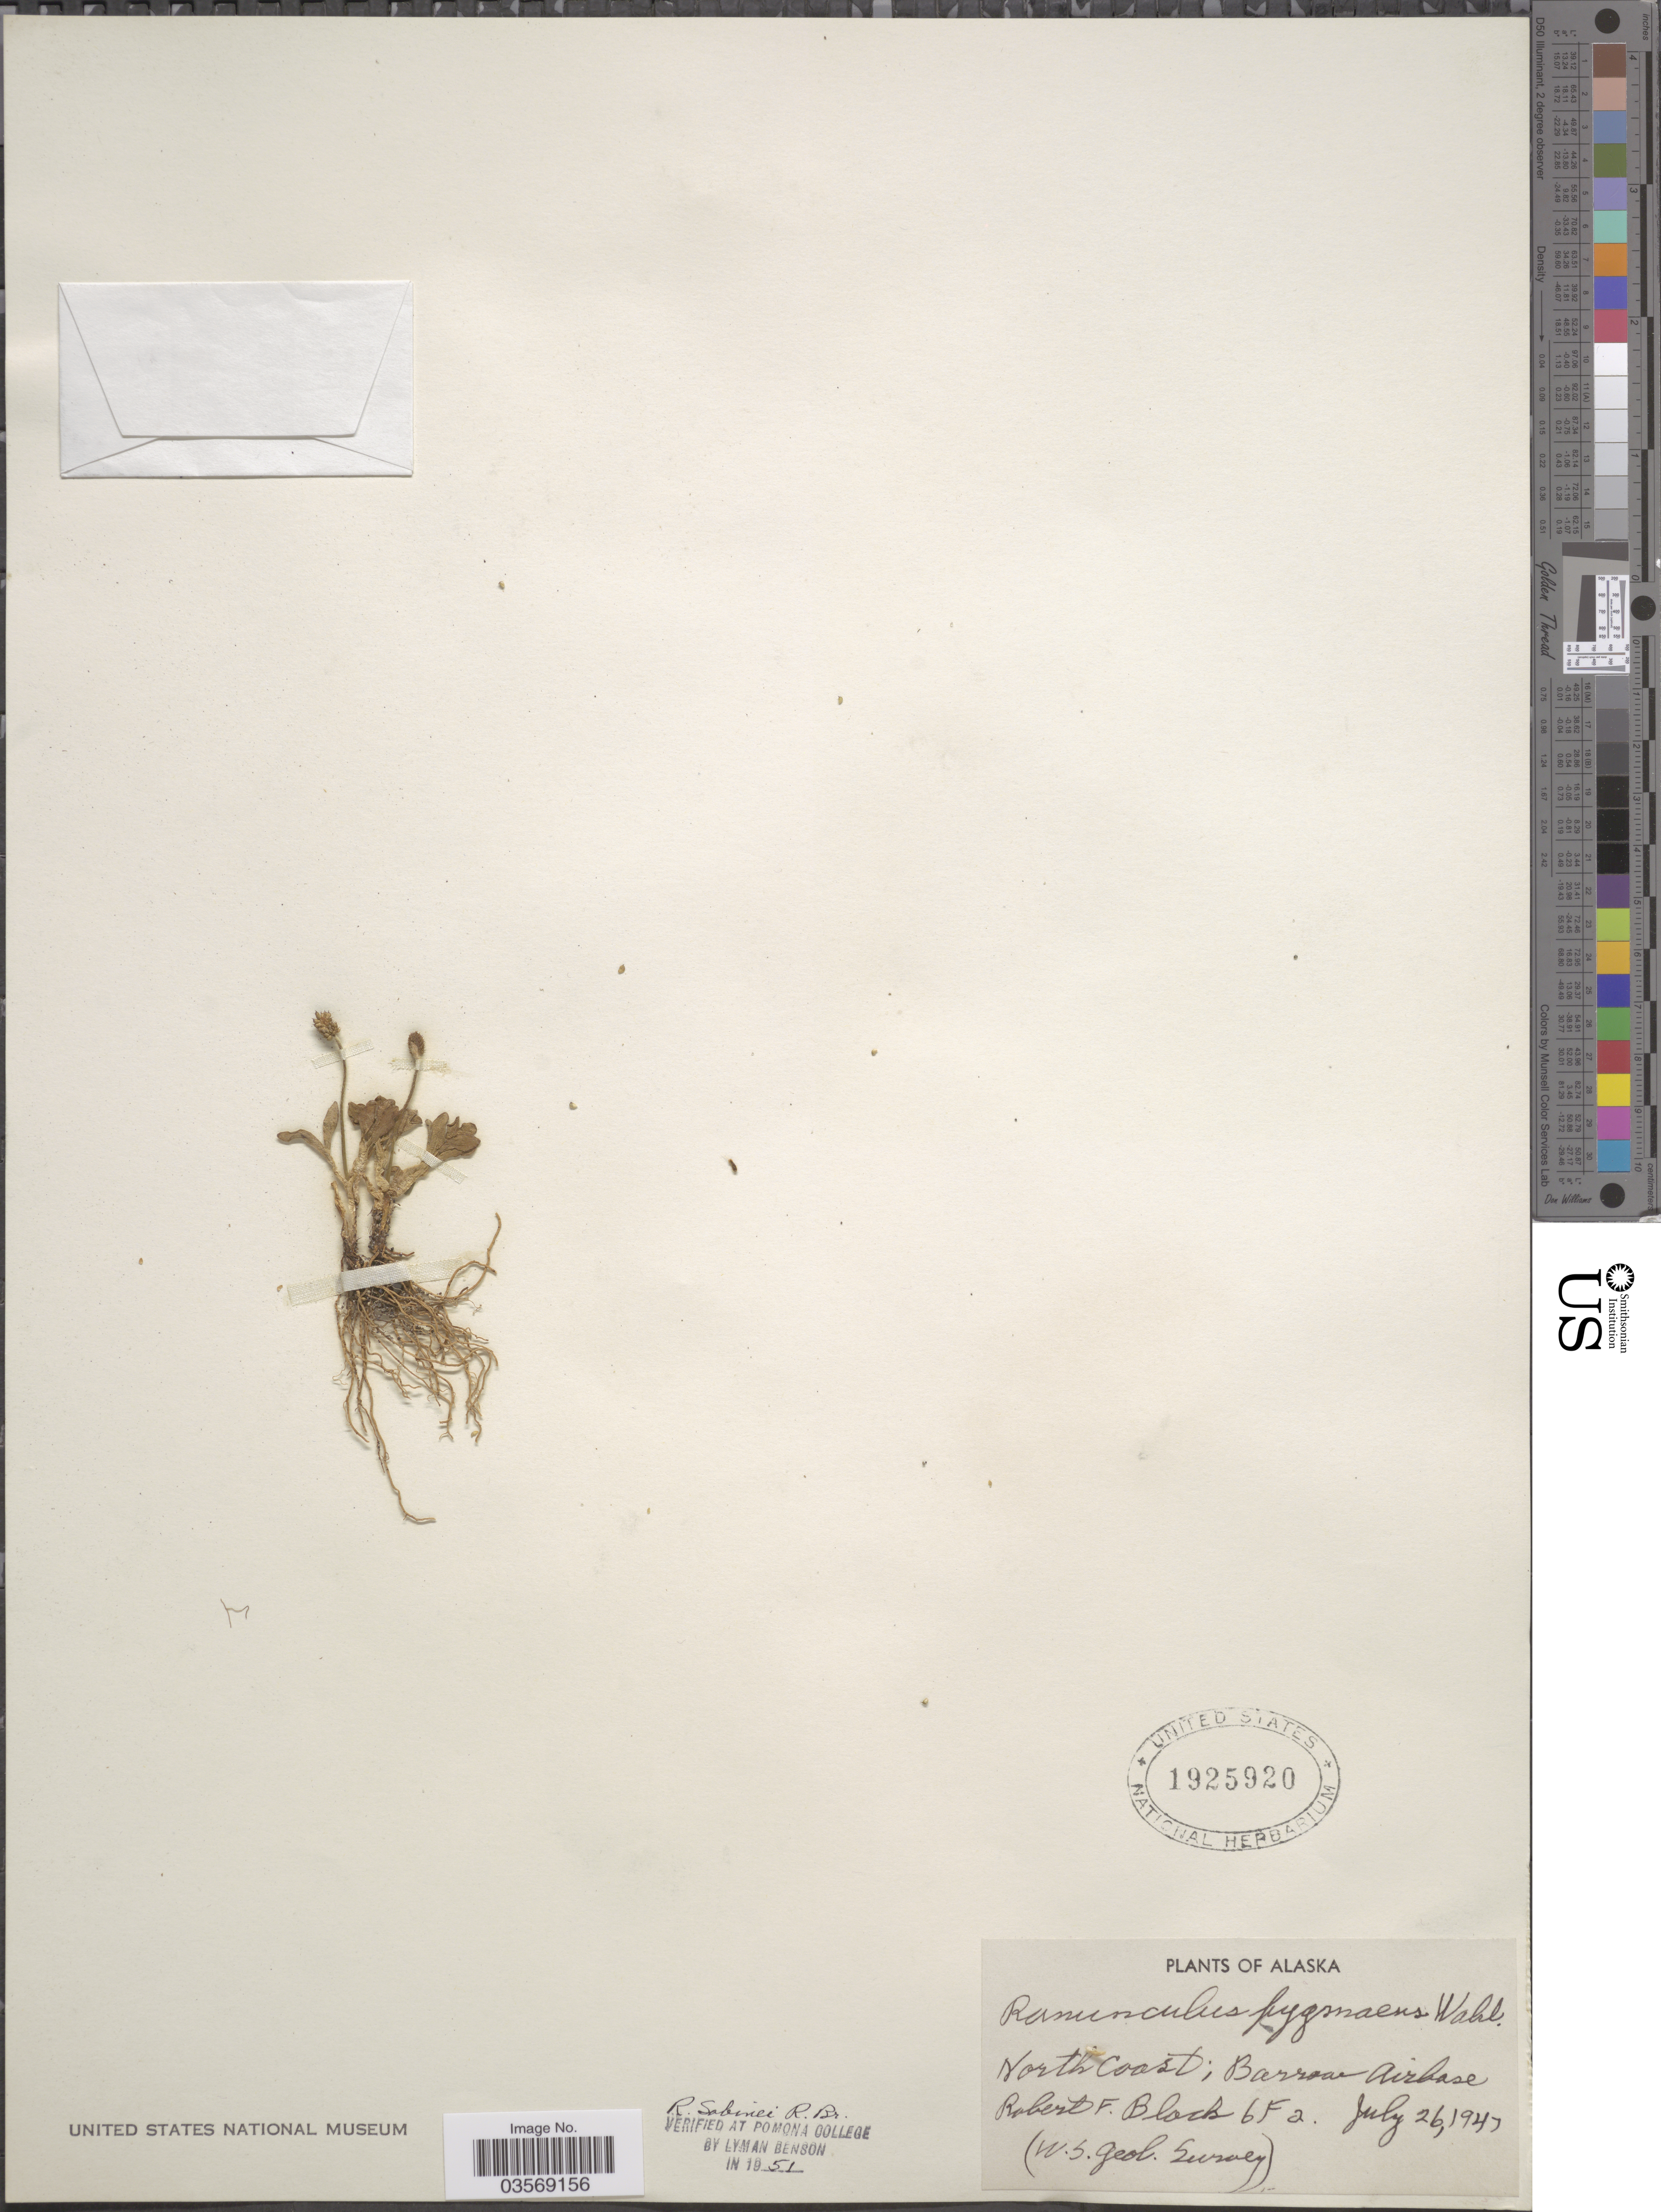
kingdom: Plantae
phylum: Tracheophyta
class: Magnoliopsida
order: Ranunculales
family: Ranunculaceae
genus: Ranunculus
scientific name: Ranunculus sabinei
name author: R. Br.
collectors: R. F. Black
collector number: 6Fa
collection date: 1947-07-26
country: United States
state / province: Alaska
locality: North Coast; Barrow Airbase.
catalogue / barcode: US 1925920